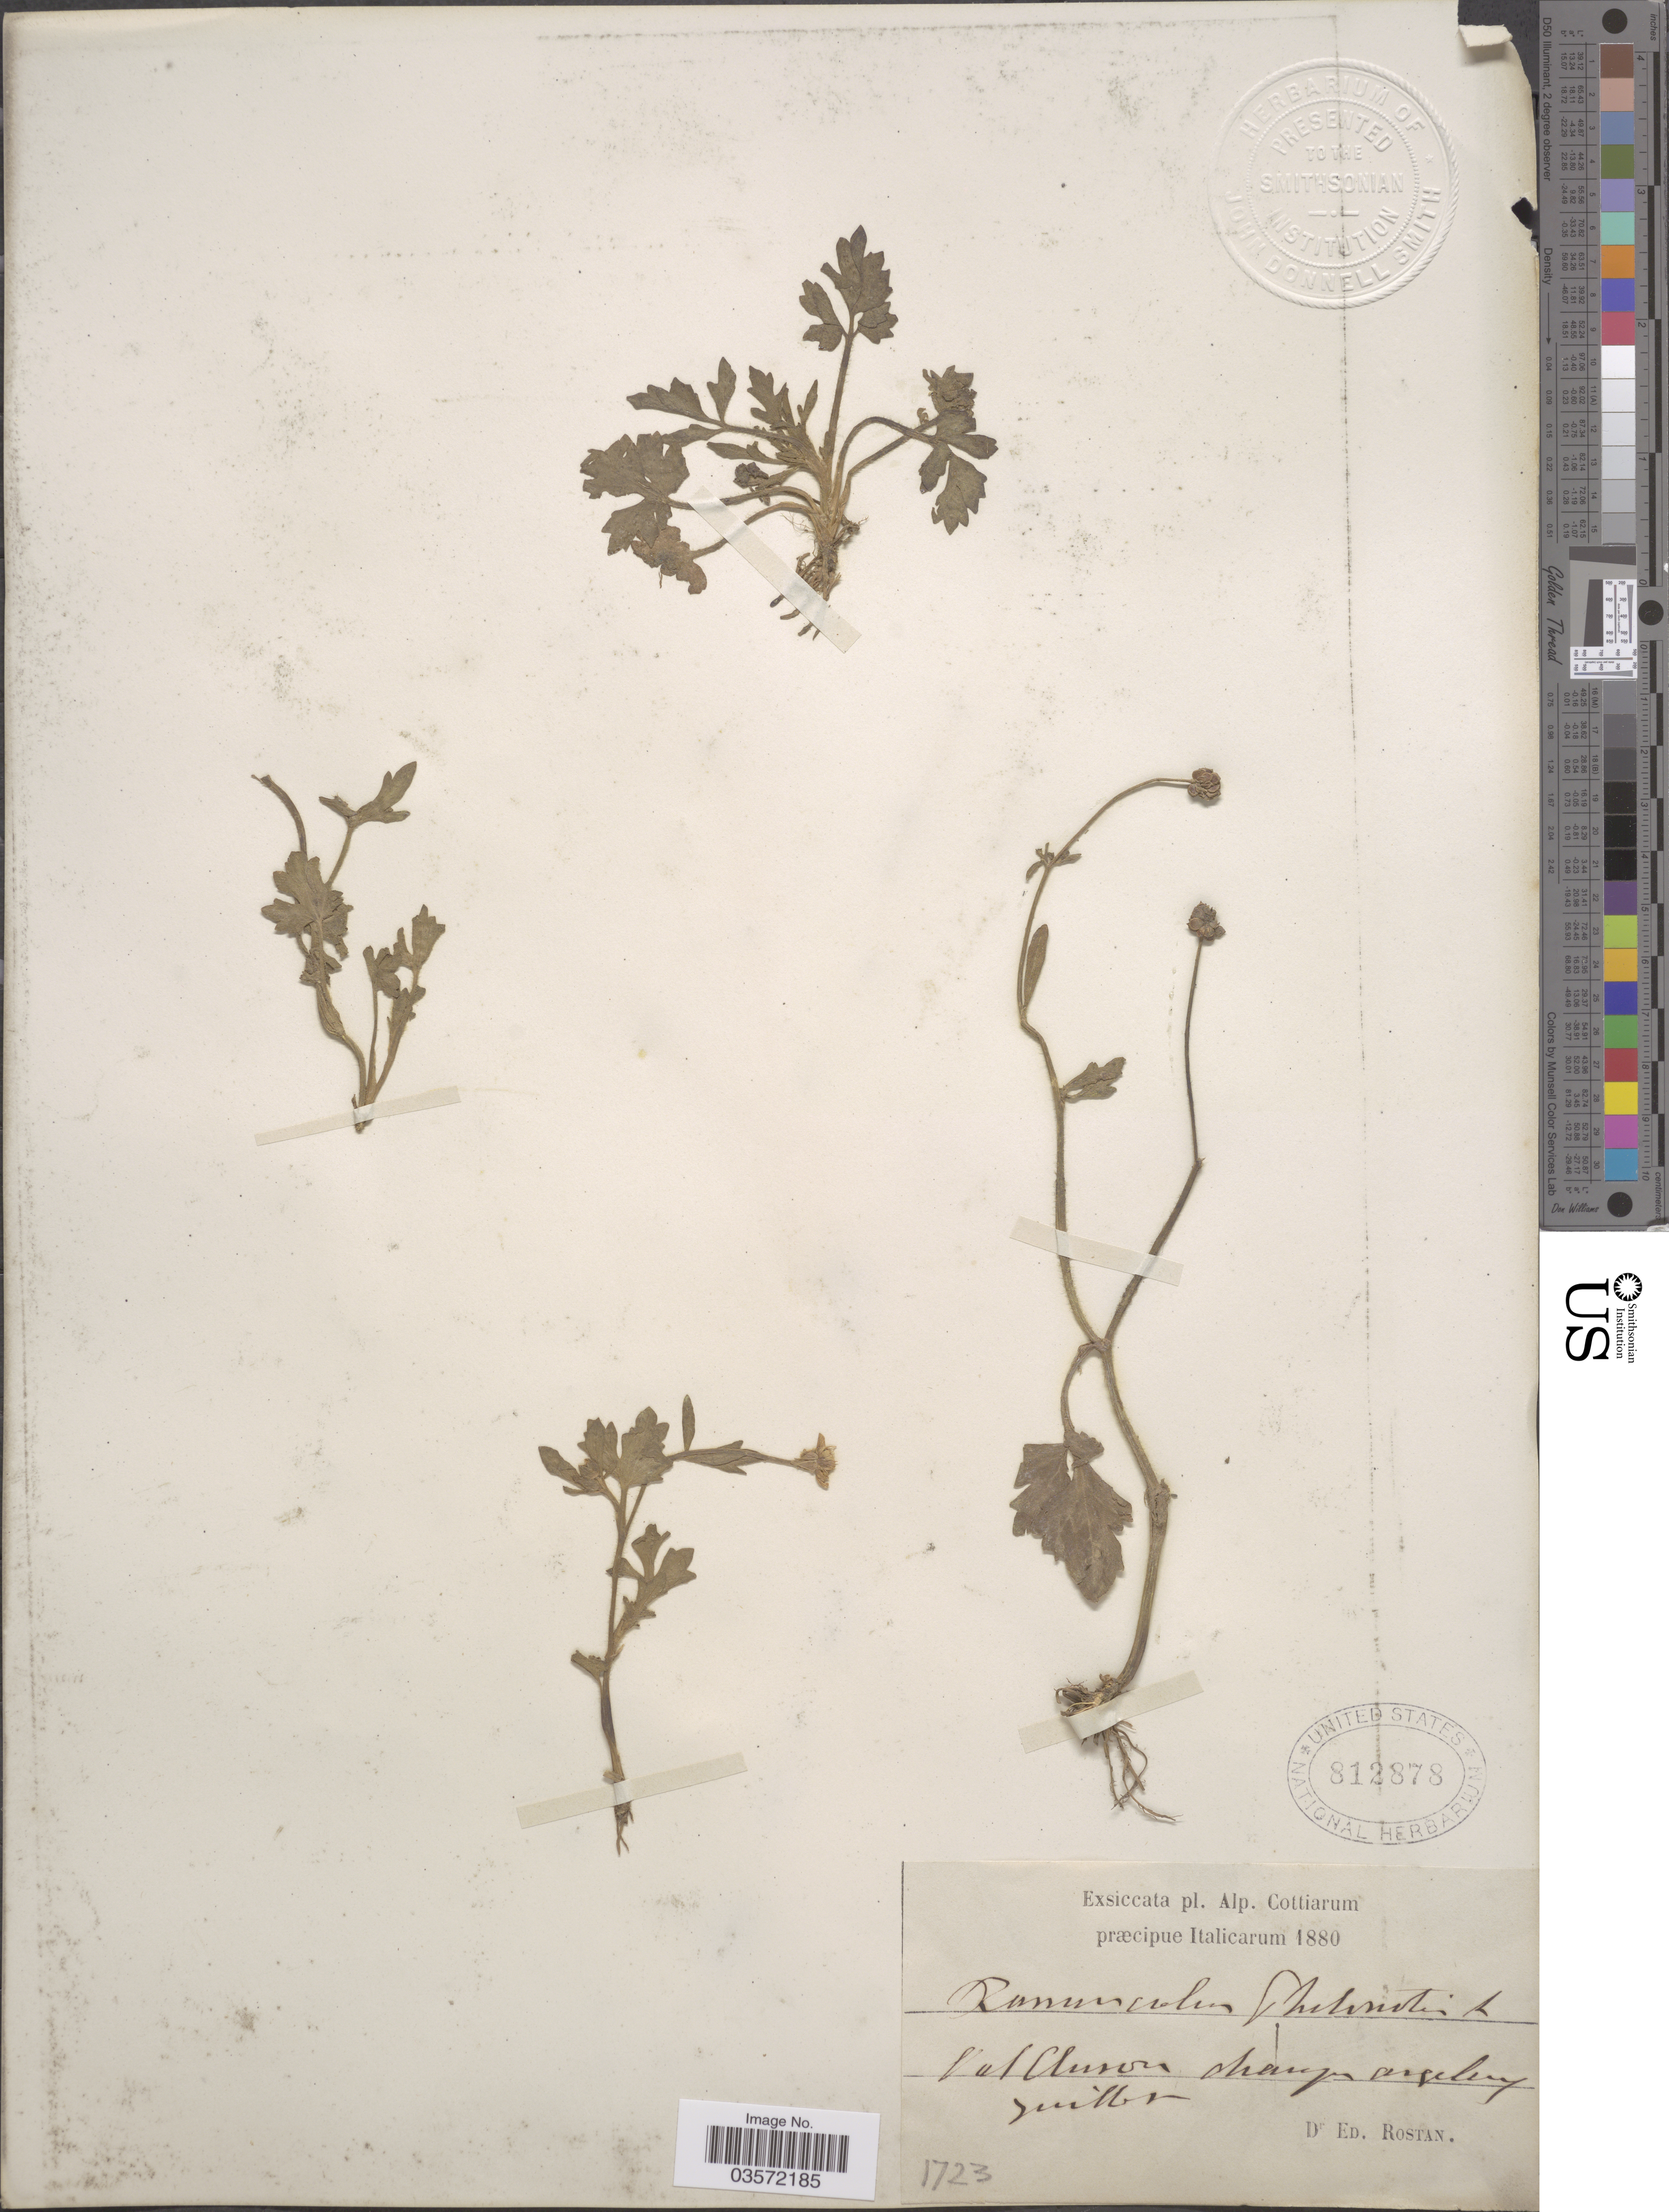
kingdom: Plantae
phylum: Tracheophyta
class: Magnoliopsida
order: Ranunculales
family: Ranunculaceae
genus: Ranunculus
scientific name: Ranunculus sp.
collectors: E. Rostan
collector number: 1723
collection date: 1880-07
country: Italy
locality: Alp. Cottiarum præcipue Italicarum. Val Cluron shangn angelen. [interpreted]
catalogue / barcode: US 812878